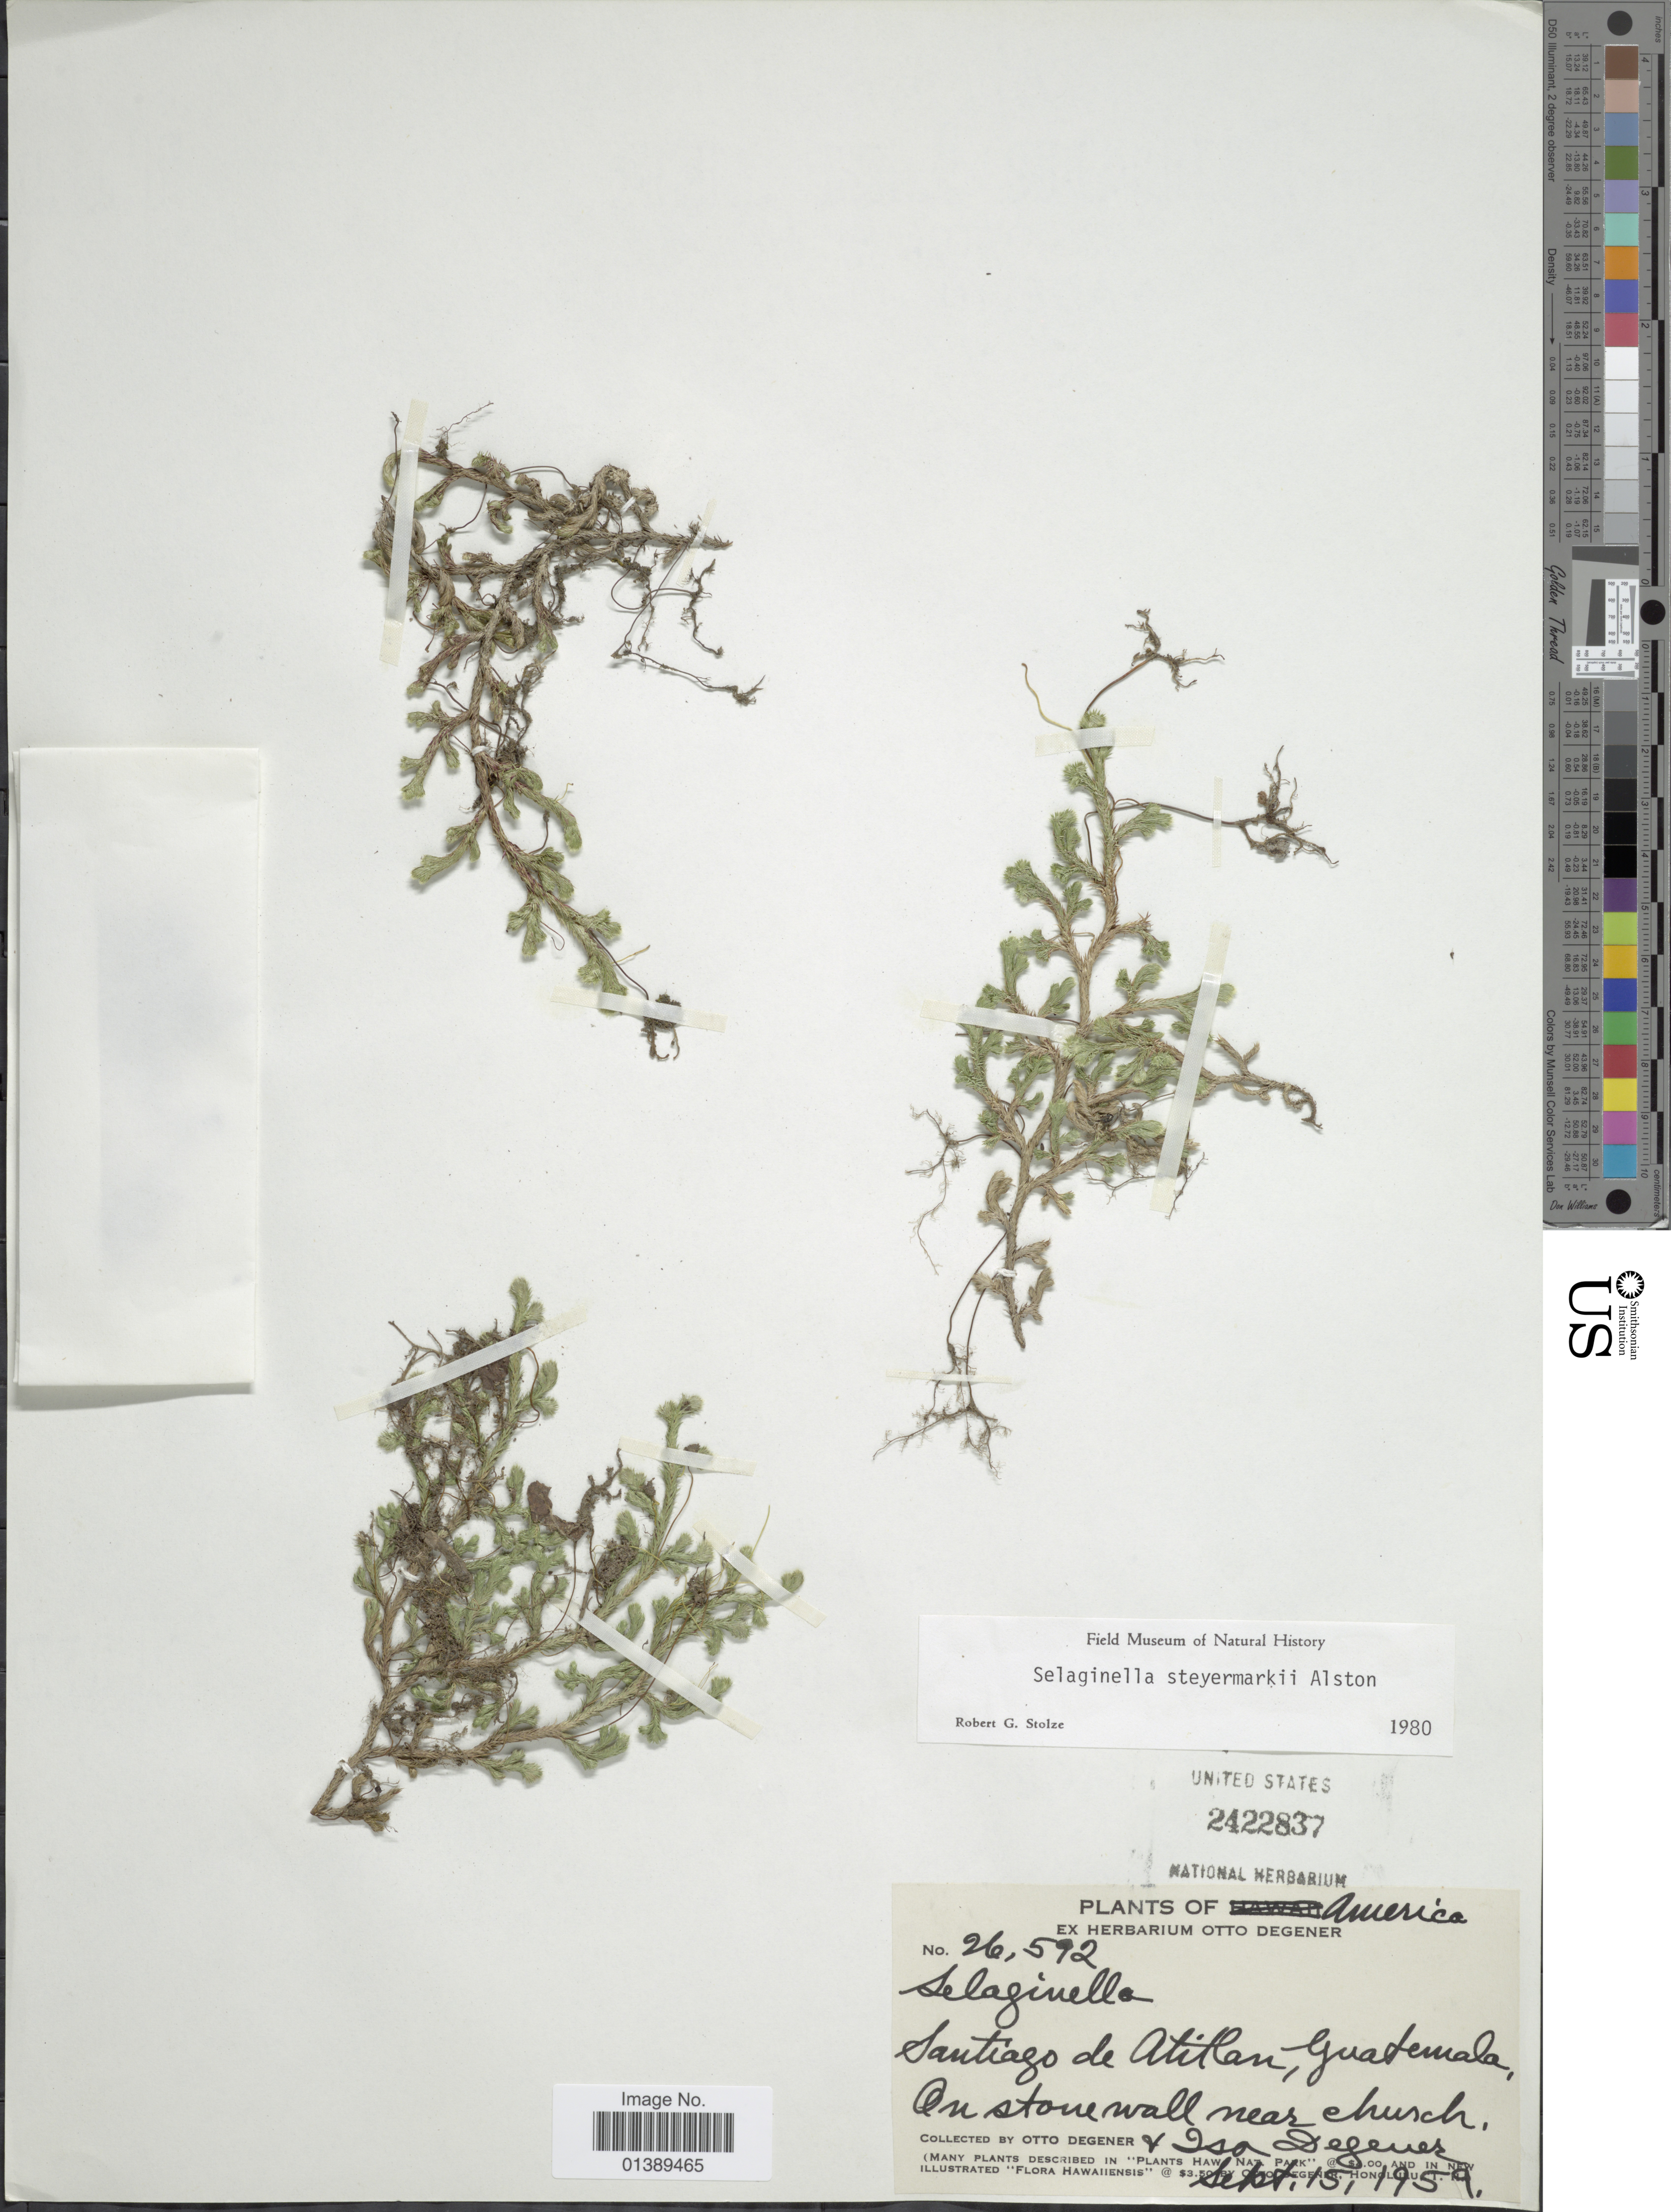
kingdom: Plantae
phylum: Tracheophyta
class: Lycopodiopsida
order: Selaginellales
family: Selaginellaceae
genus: Selaginella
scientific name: Selaginella steyermarkii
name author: Alston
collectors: O. Degener & I. Degener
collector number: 26592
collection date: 1959-09-15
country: Guatemala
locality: Santiago de Atitlan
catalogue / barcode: US 2422837